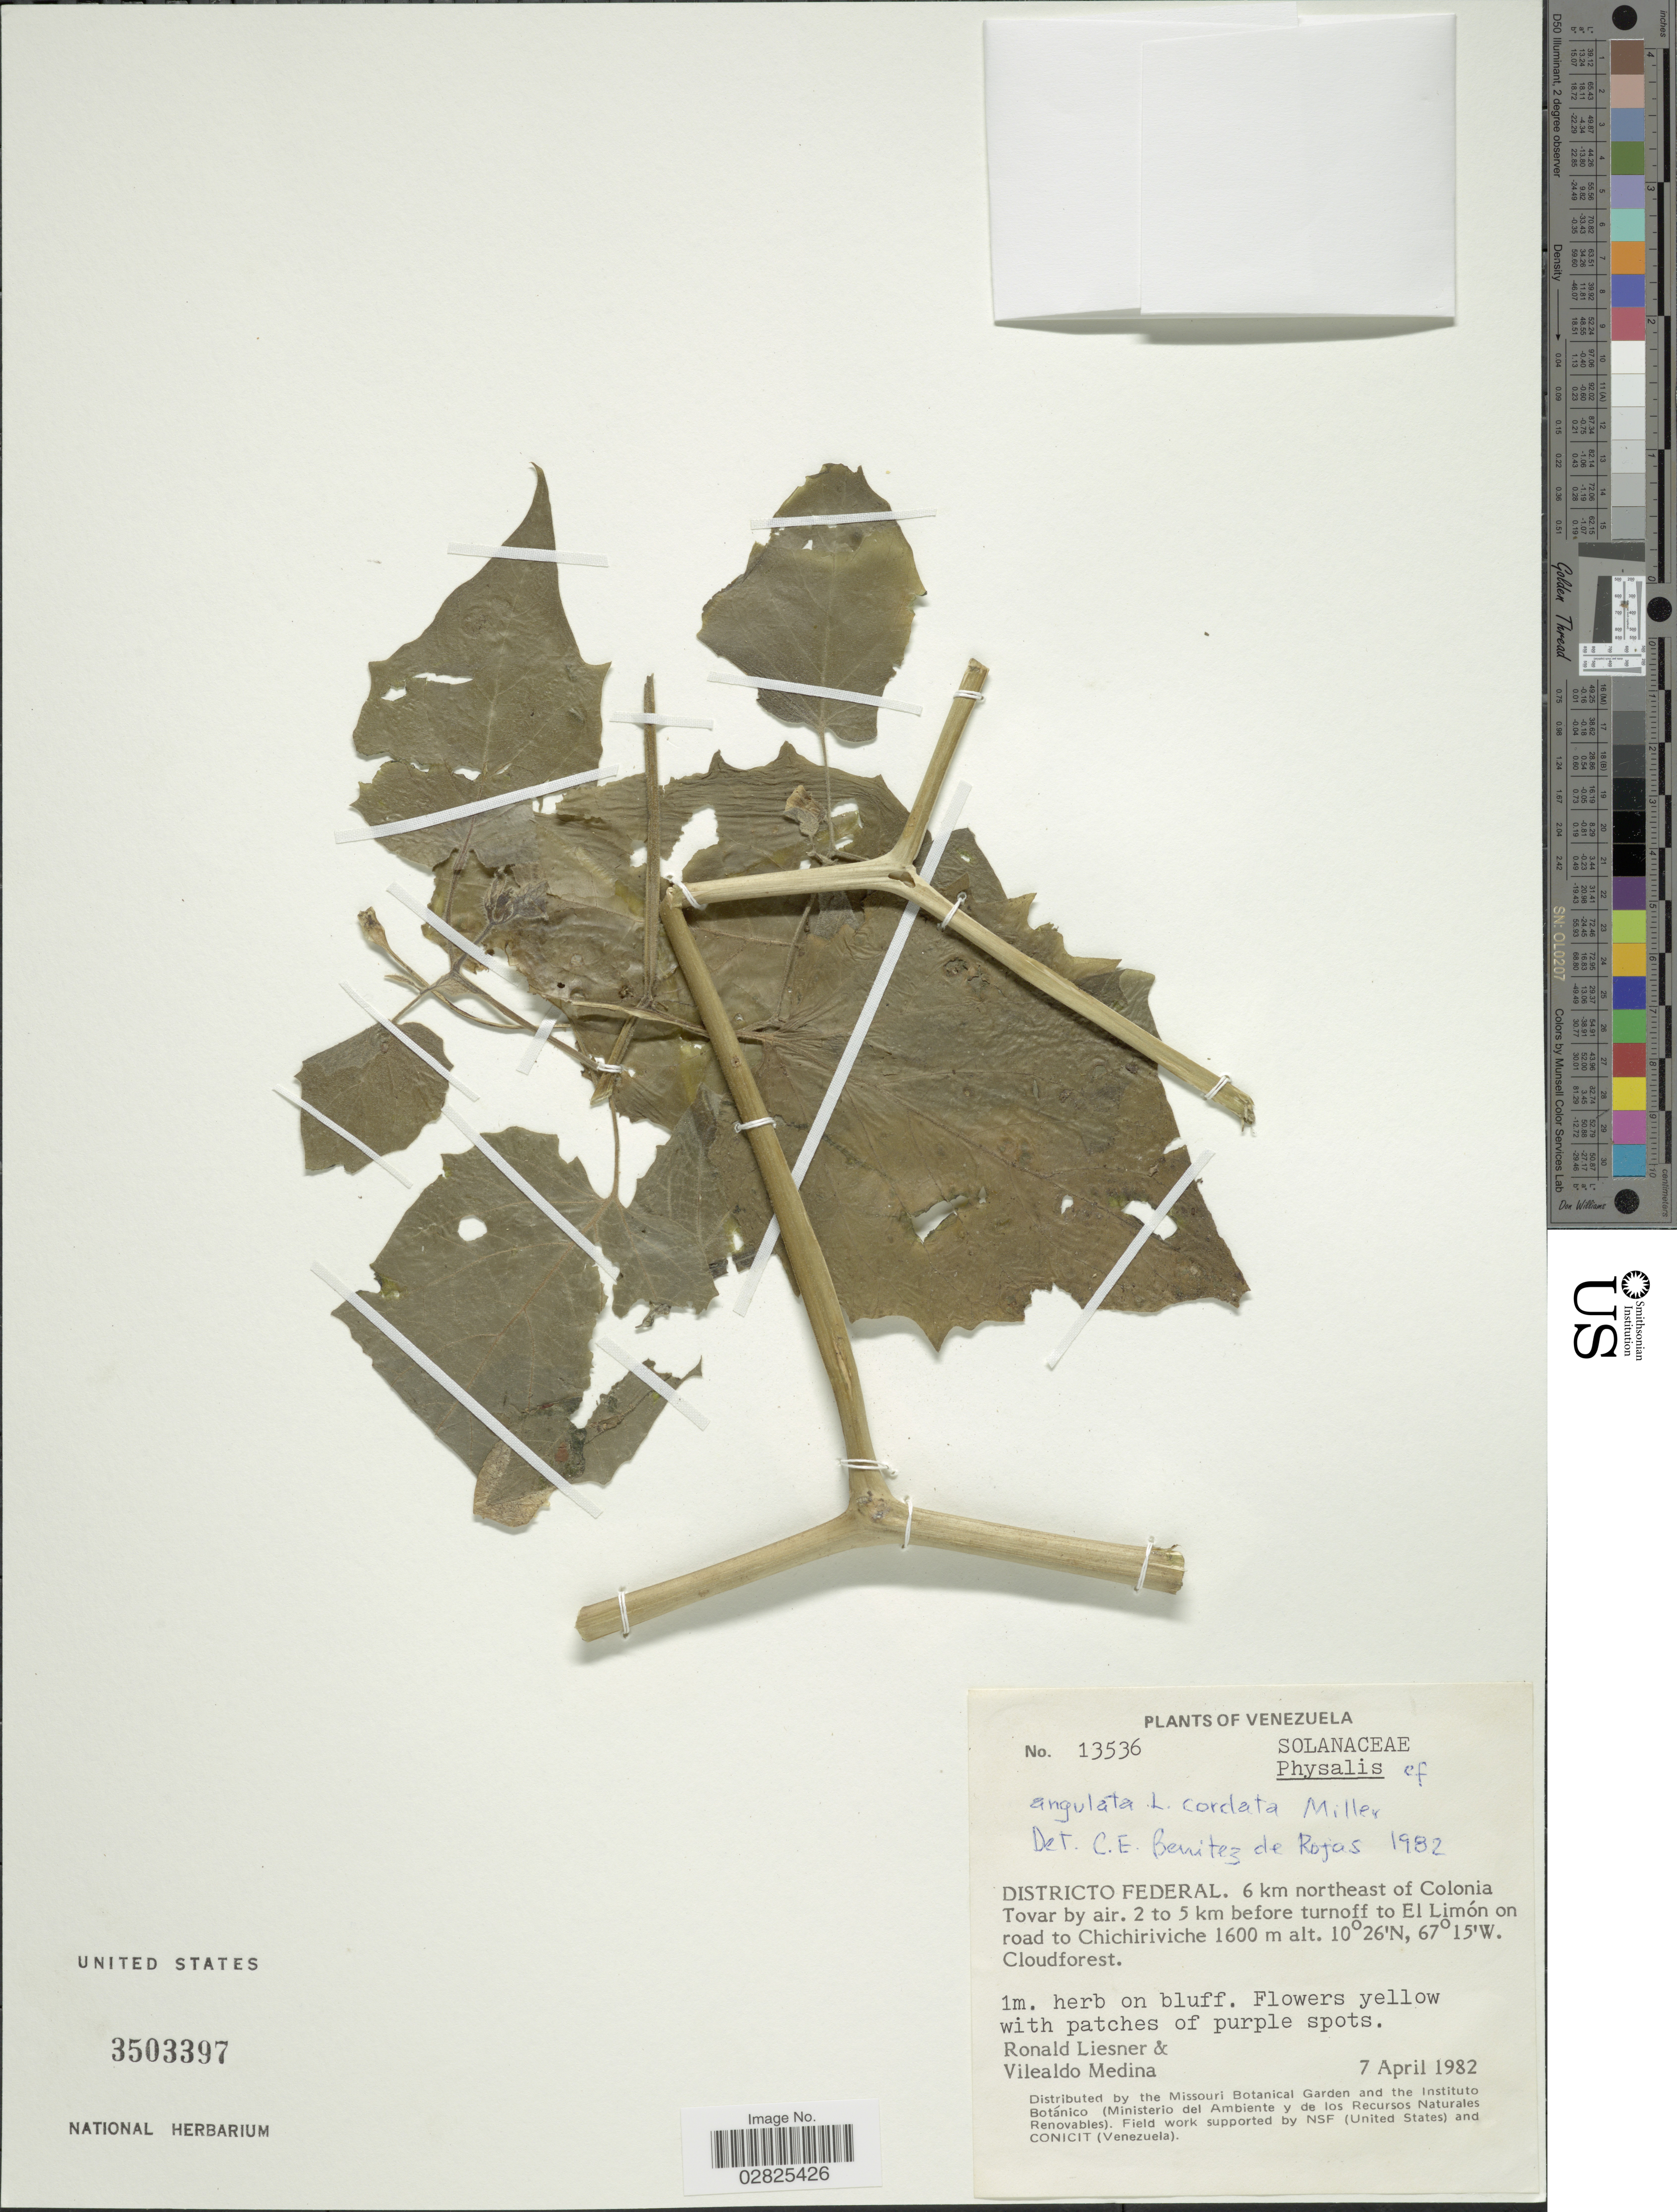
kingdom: Plantae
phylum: Tracheophyta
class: Magnoliopsida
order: Solanales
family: Solanaceae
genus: Physalis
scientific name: Physalis angulata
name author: L.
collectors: R. L. Liesner & V. Medina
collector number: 13536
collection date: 1982-04-07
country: Venezuela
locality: Districto Federal. 6 km northeast of Colonia Tovar air. 2 to 5 km before turnoff to El Limón on road to Chichiriviche.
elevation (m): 1600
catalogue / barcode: US 3503397